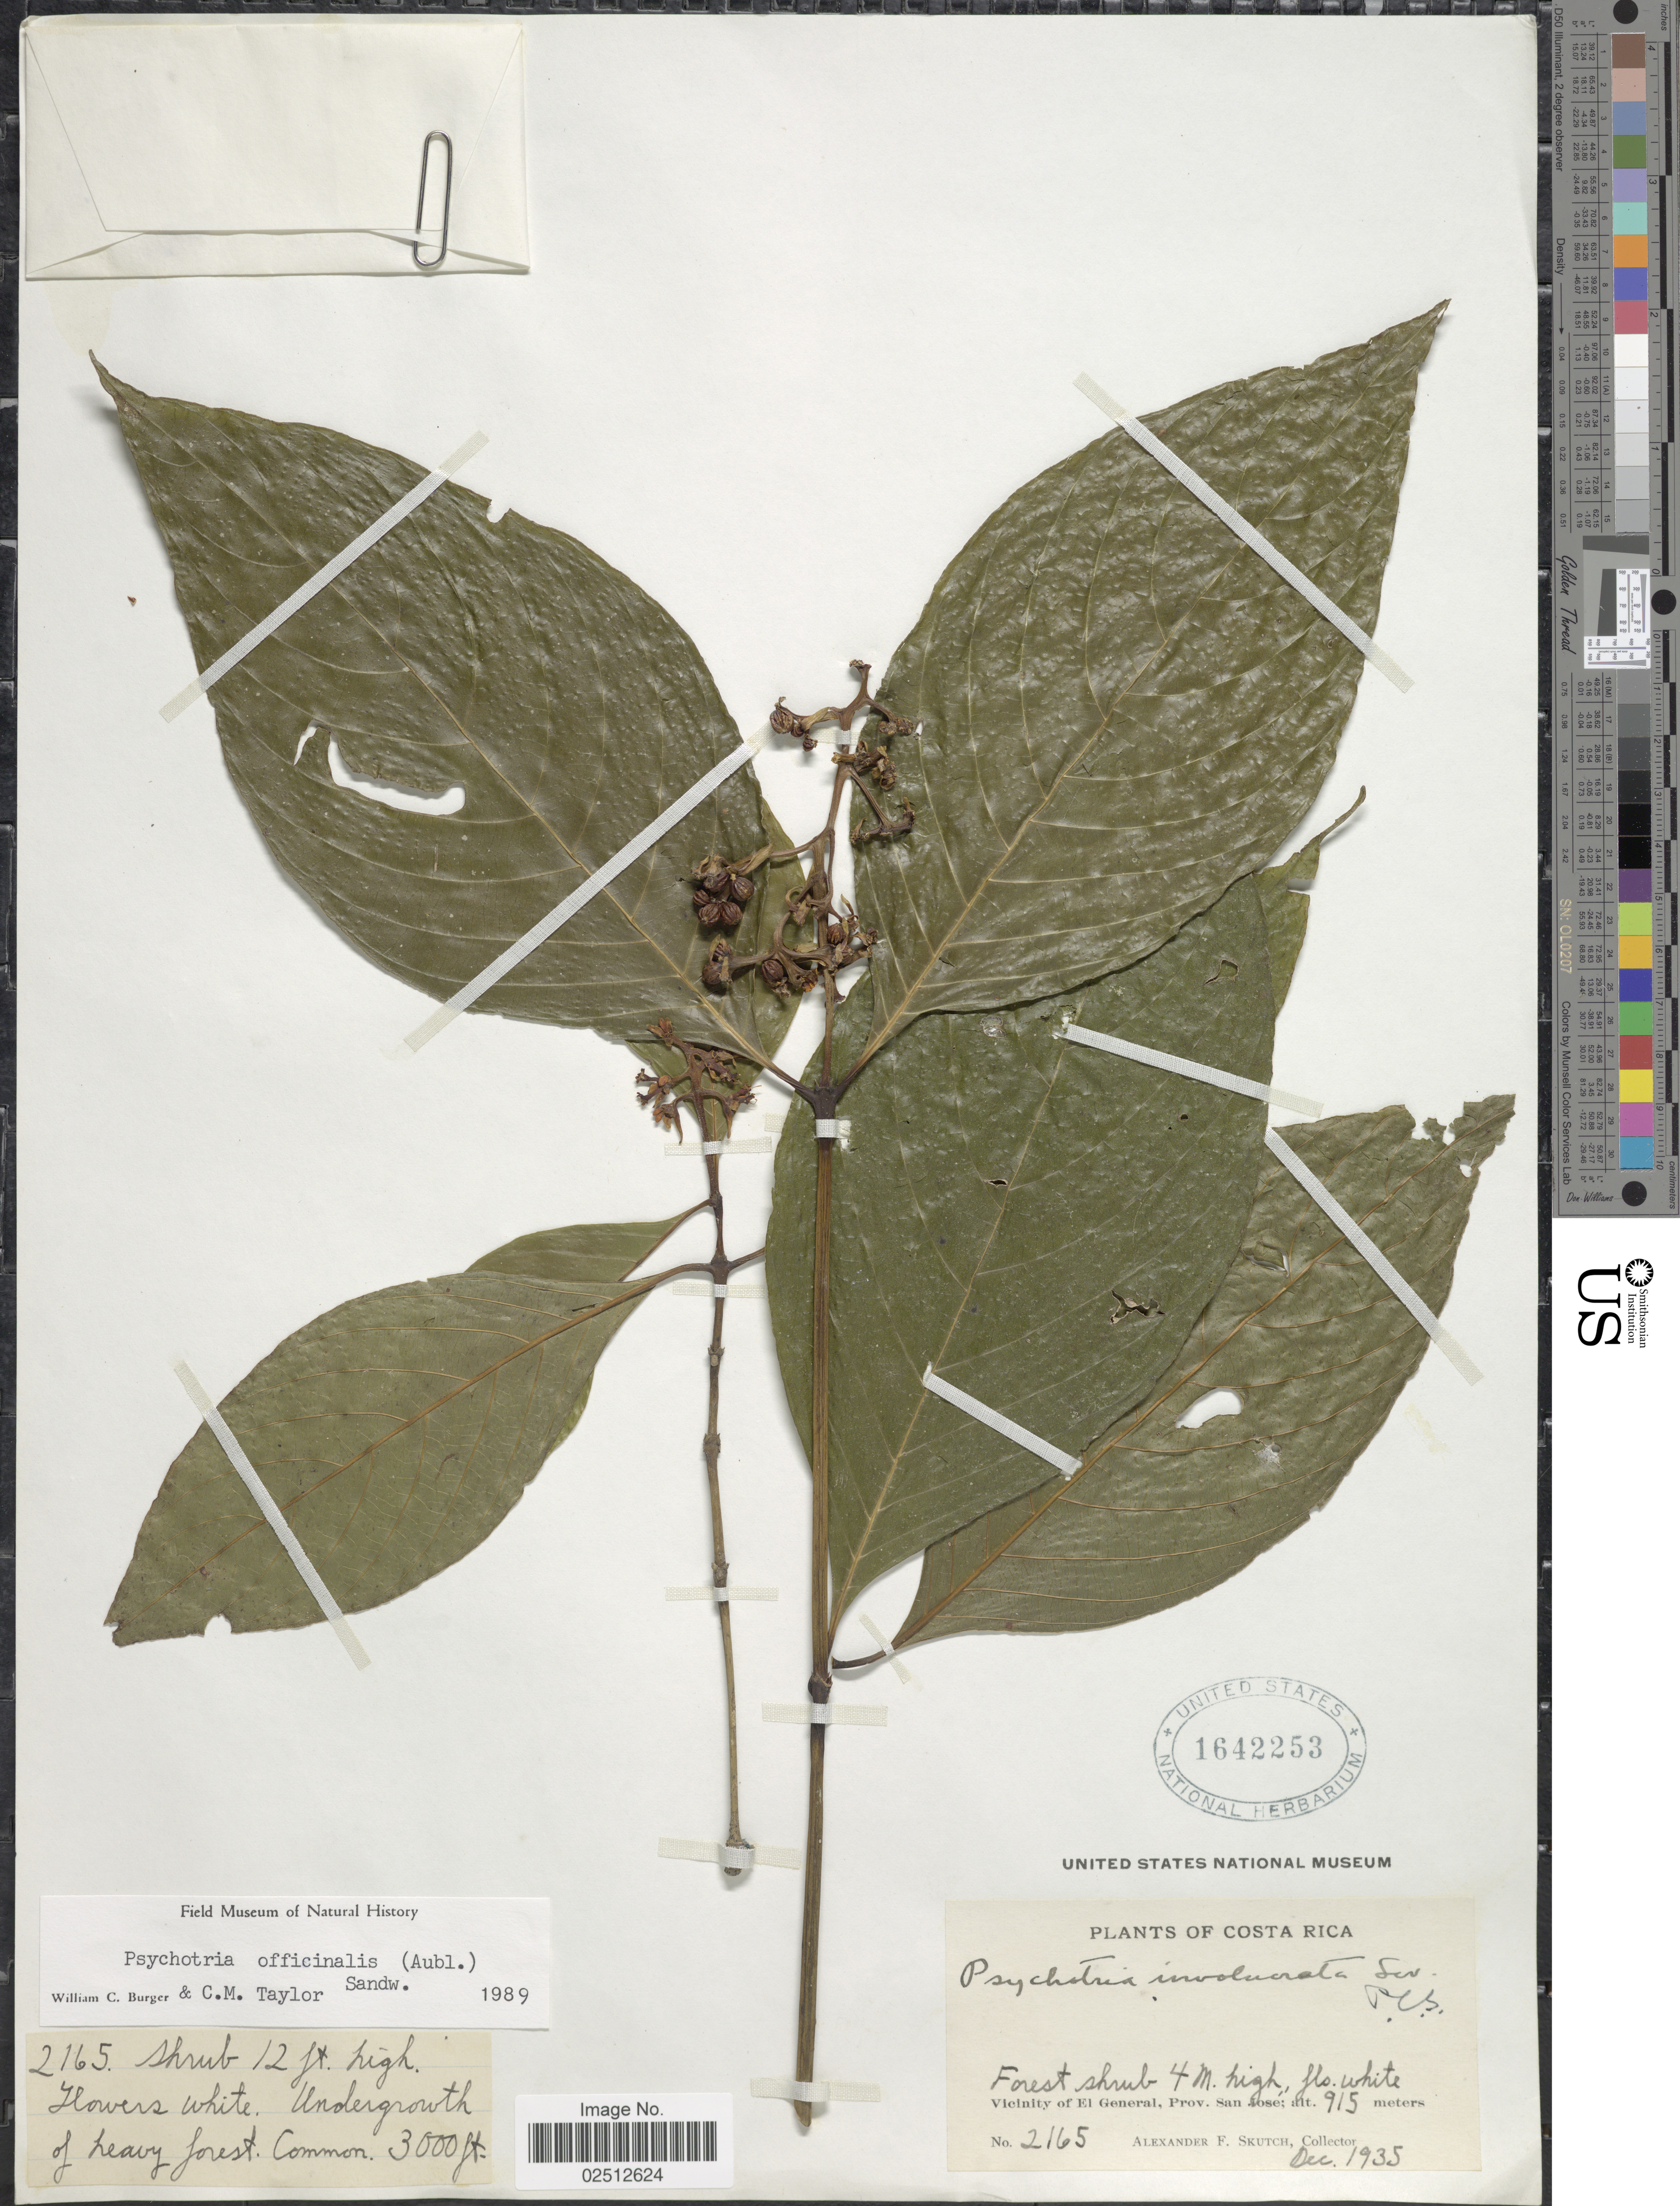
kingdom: Plantae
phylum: Tracheophyta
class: Magnoliopsida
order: Gentianales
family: Rubiaceae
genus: Psychotria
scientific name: Psychotria officinalis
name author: (Aubl.) Raeusch.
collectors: A. F. Skutch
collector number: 2165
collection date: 1935-12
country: Costa Rica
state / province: San José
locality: Vicinity of El General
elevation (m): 915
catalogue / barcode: US 1642253